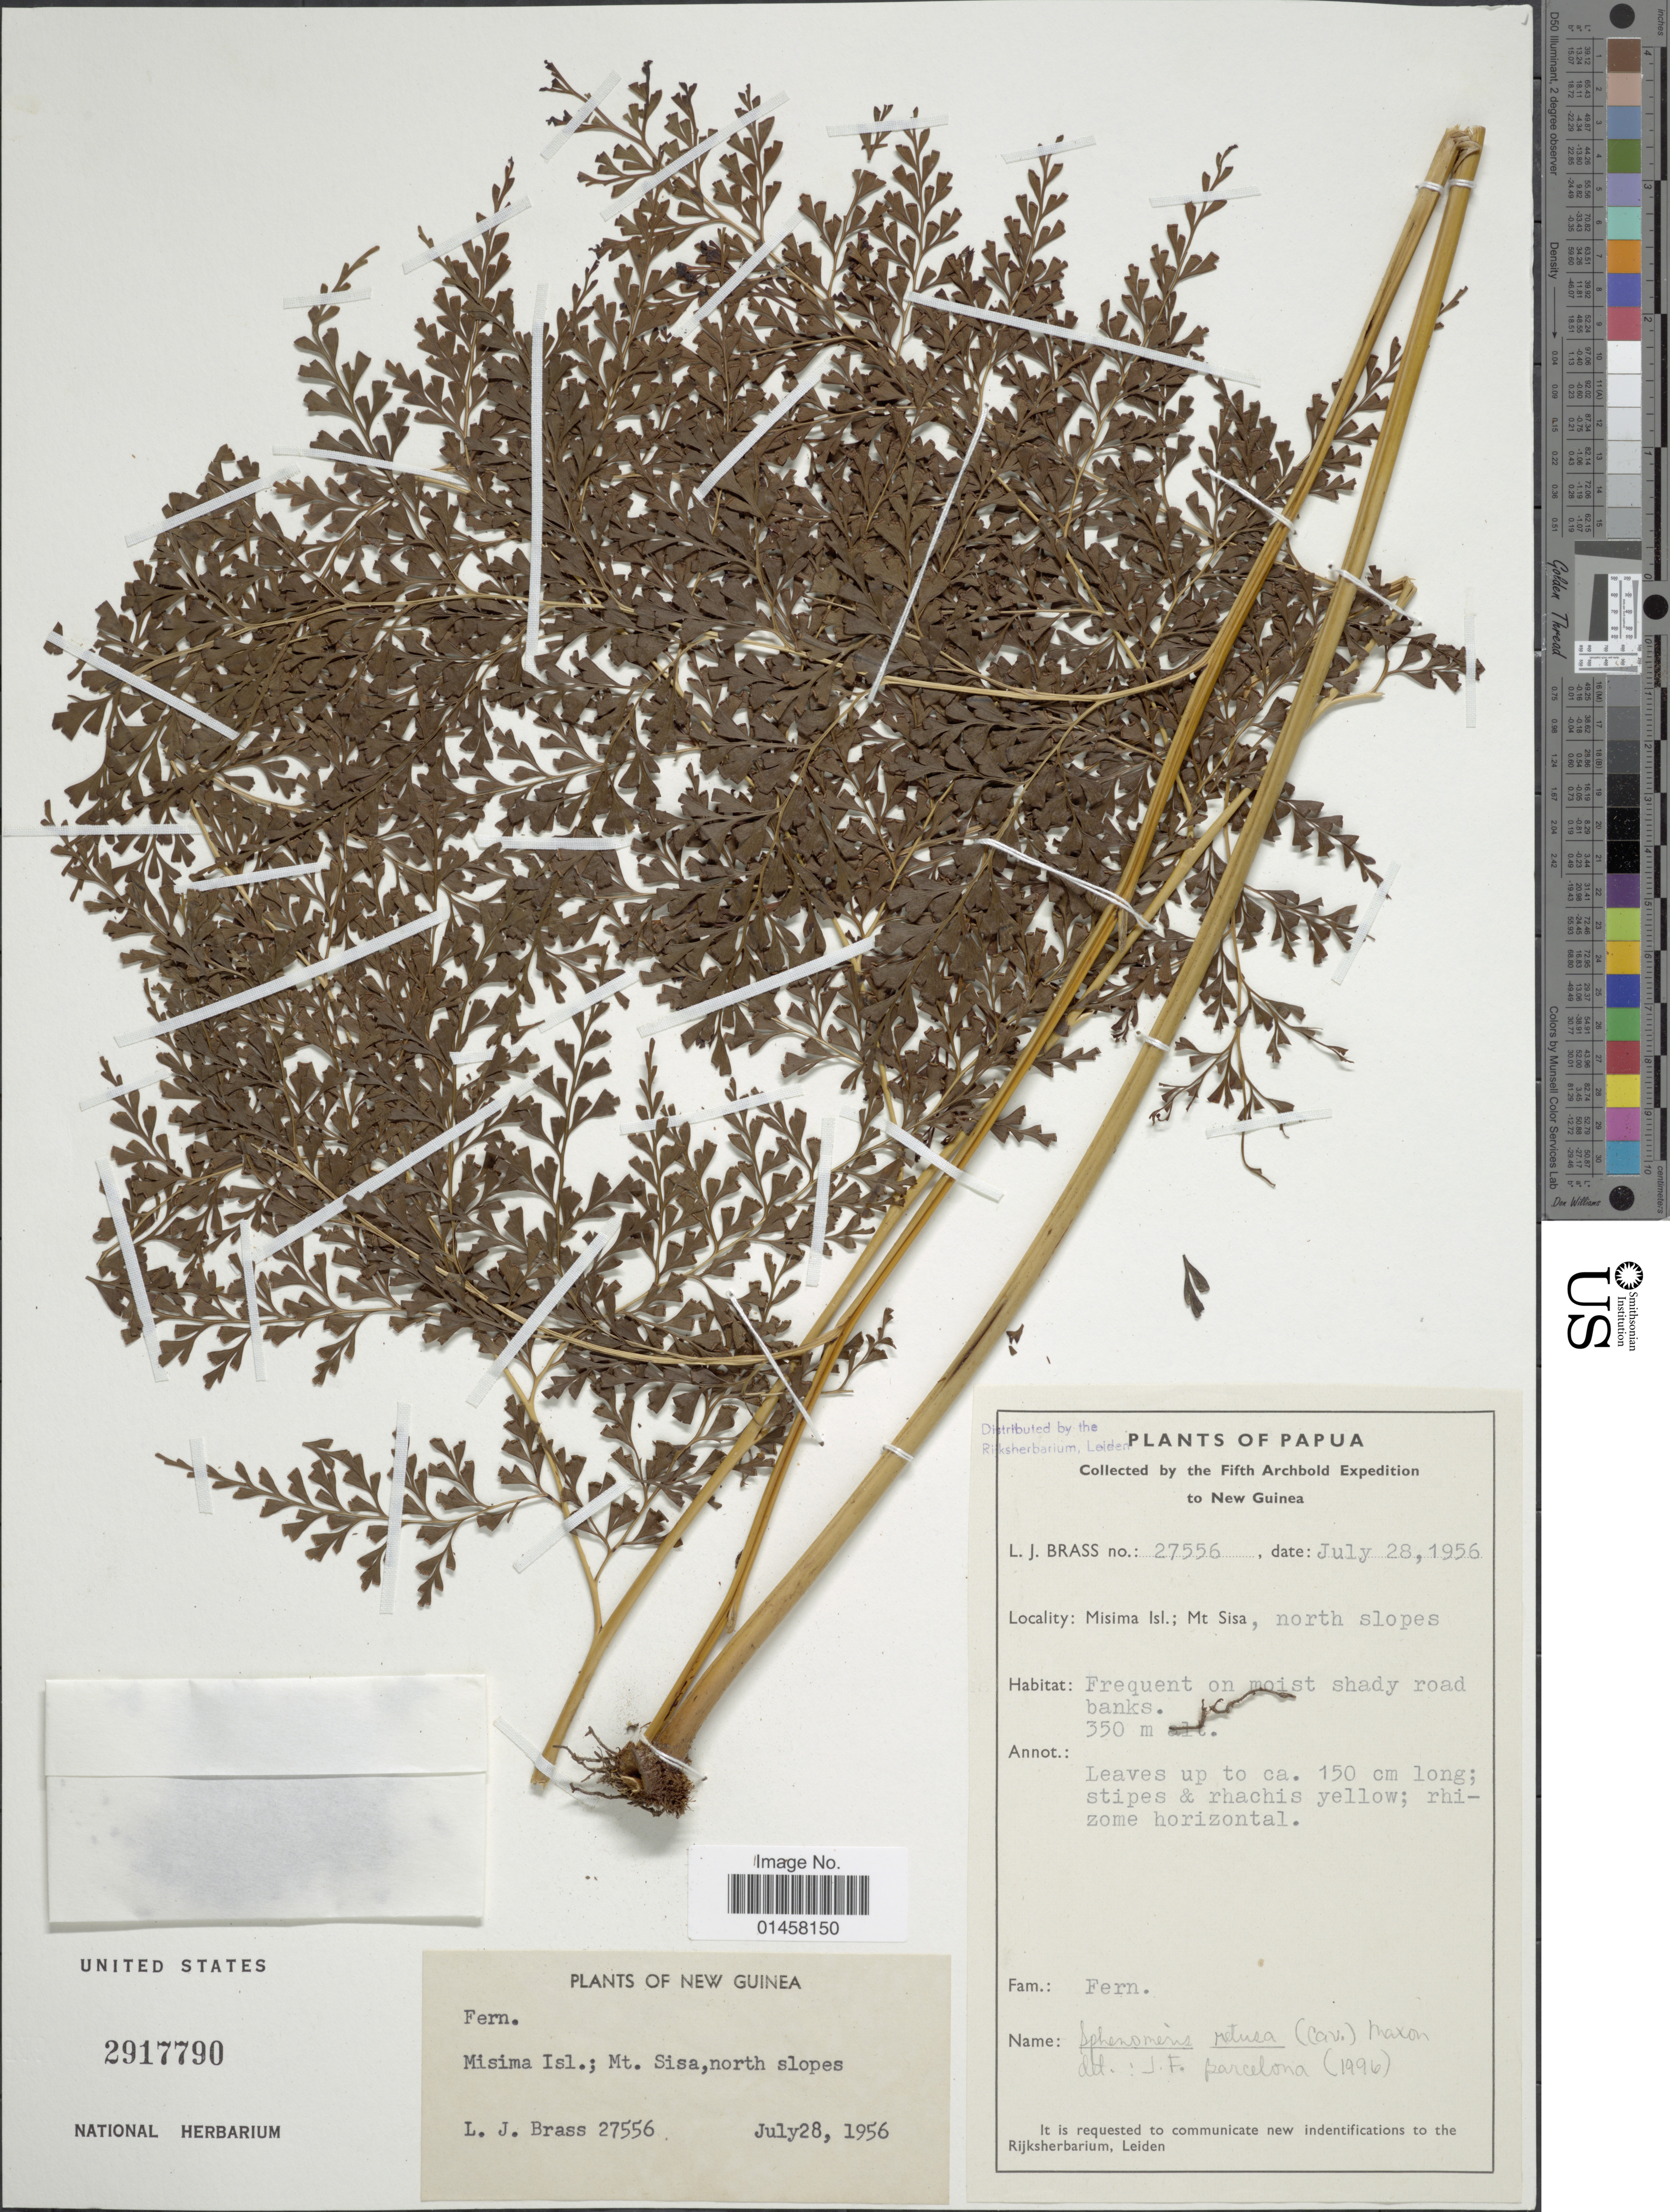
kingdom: Plantae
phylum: Tracheophyta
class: Polypodiopsida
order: Polypodiales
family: Lindsaeaceae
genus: Sphenomeris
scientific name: Sphenomeris retusa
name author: (Cav.) Maxim.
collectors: L. J. Brass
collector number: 27556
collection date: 1956-07-28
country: Papua New Guinea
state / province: Milne Bay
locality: Misima Isl.: Mt Sisa, North slopes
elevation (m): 350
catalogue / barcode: US 2917790